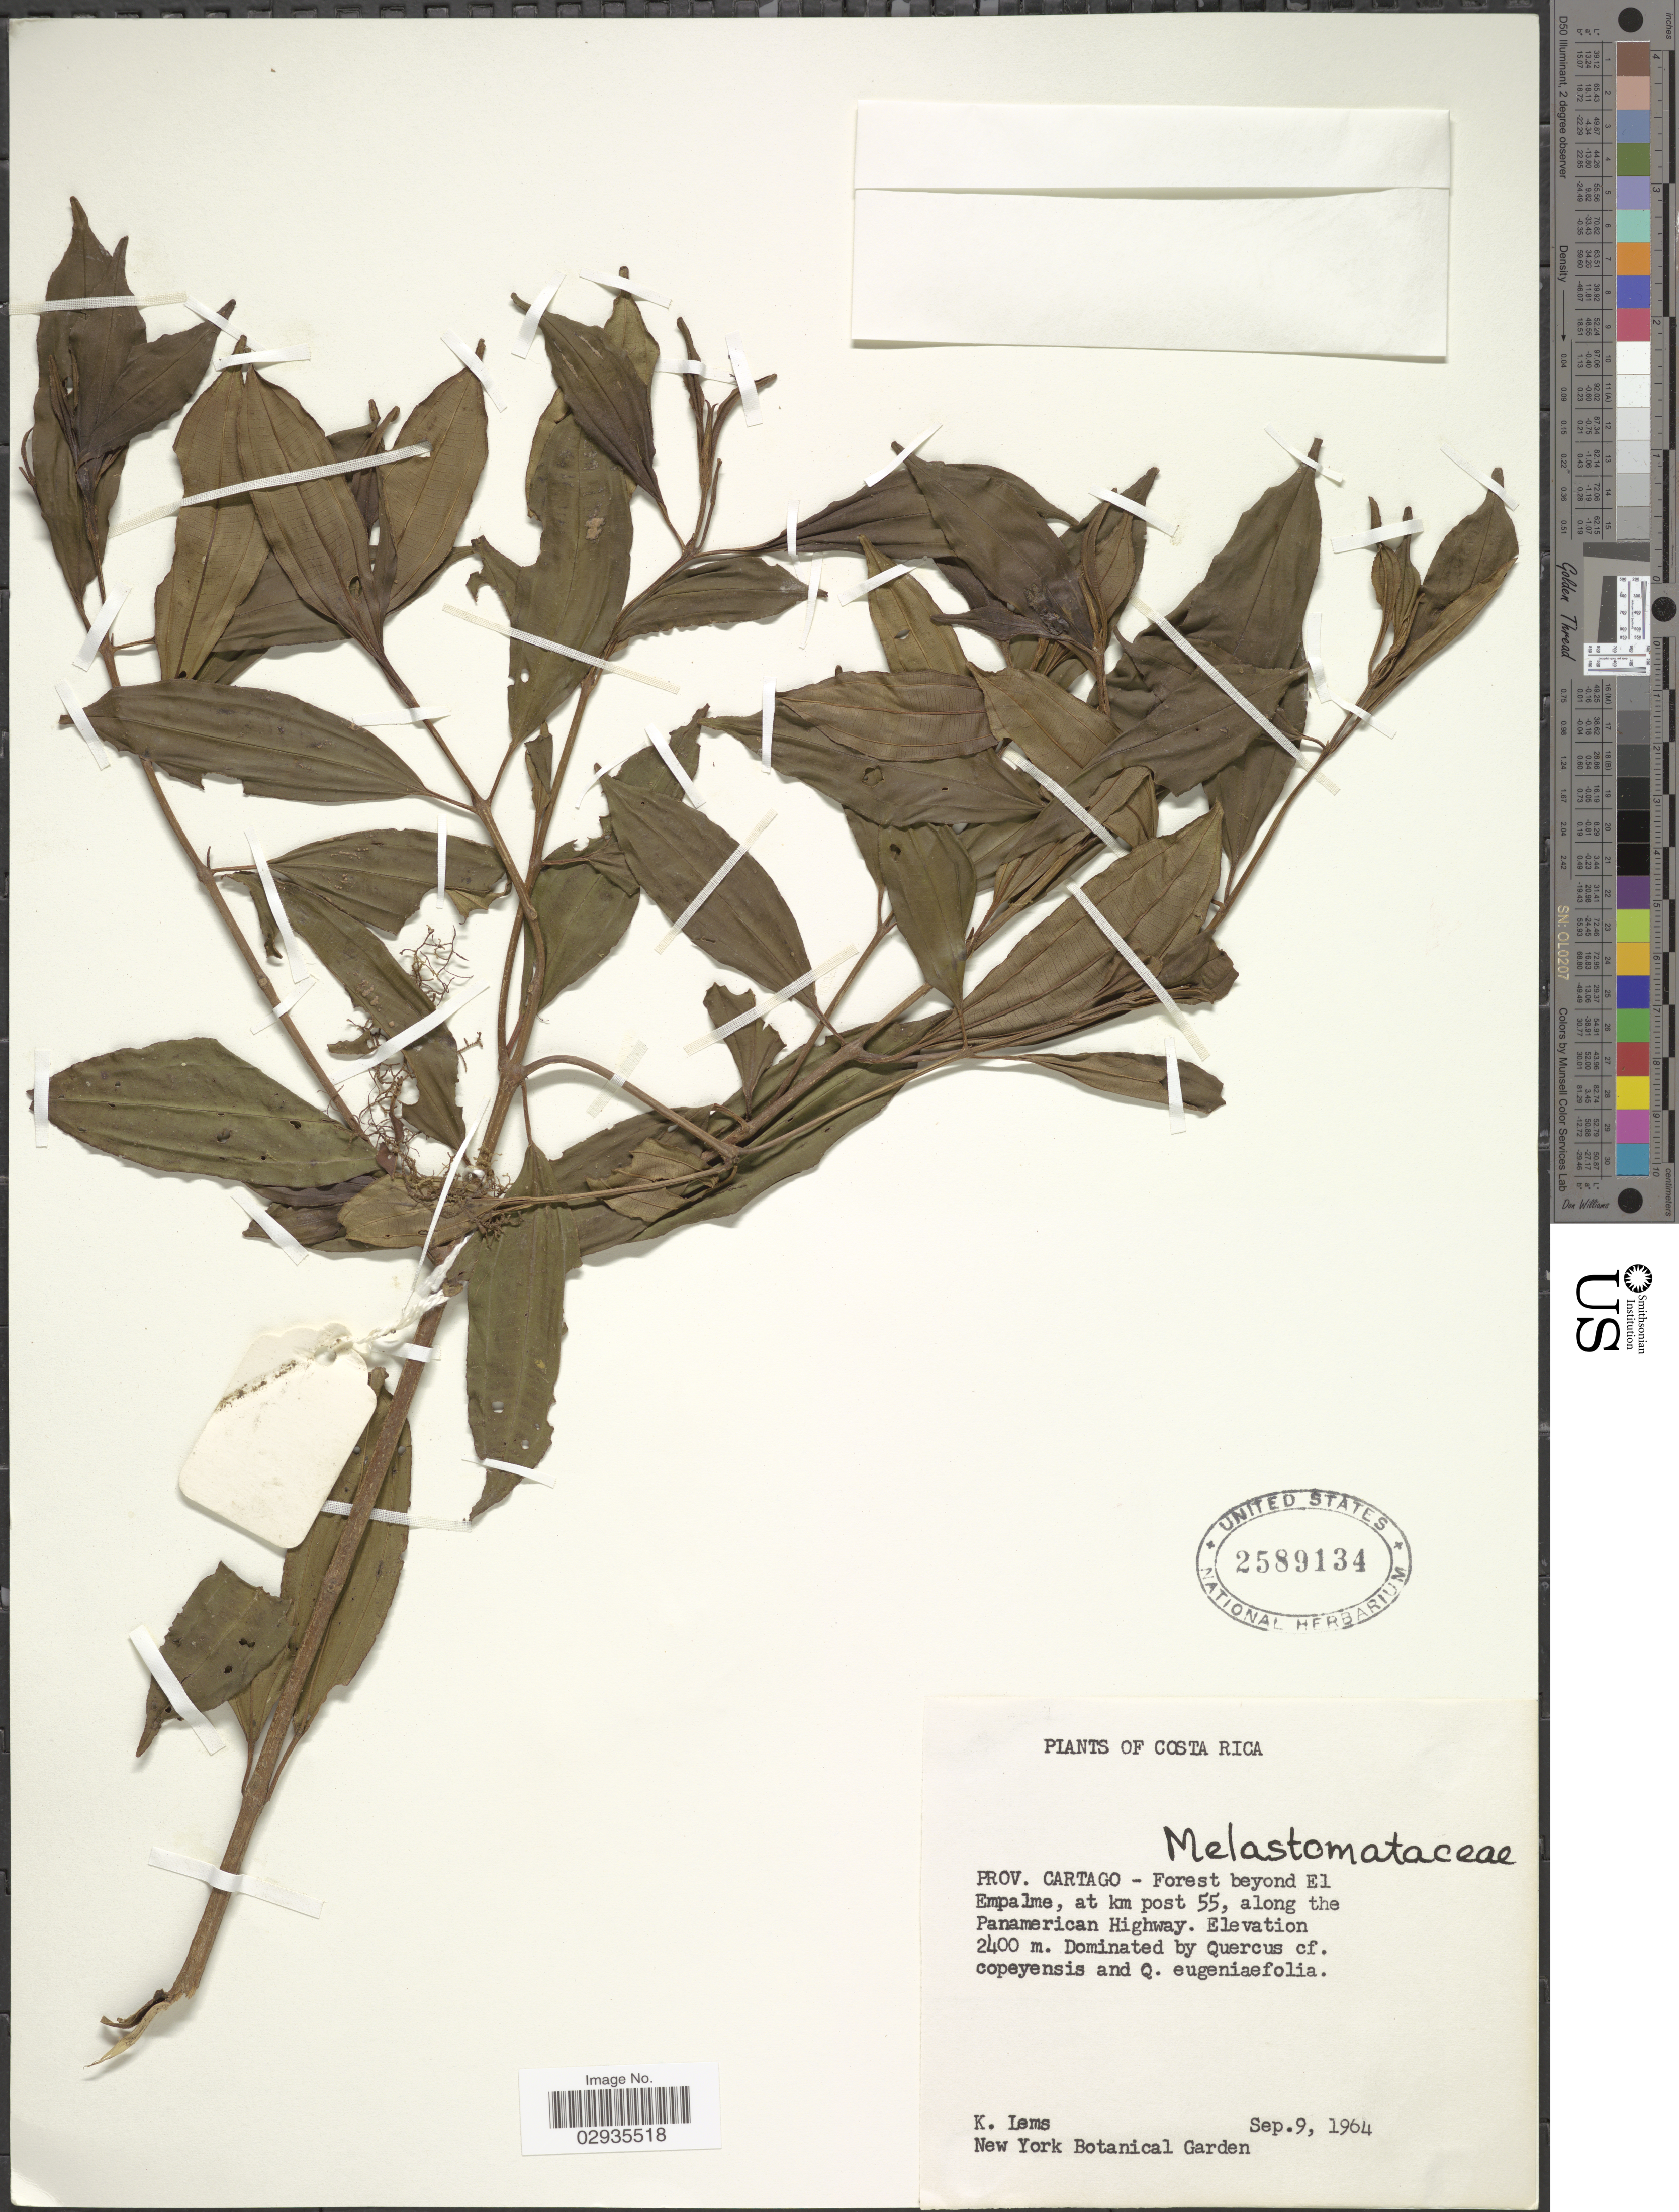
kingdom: Plantae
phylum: Tracheophyta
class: Magnoliopsida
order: Myrtales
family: Melastomataceae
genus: Miconia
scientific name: Miconia sp.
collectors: K. Lems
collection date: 1964-09-09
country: Costa Rica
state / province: Cartago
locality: Forest beyond El Empalme, at km post 55, along the Panamerican Highway.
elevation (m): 2400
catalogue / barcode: US 2589134